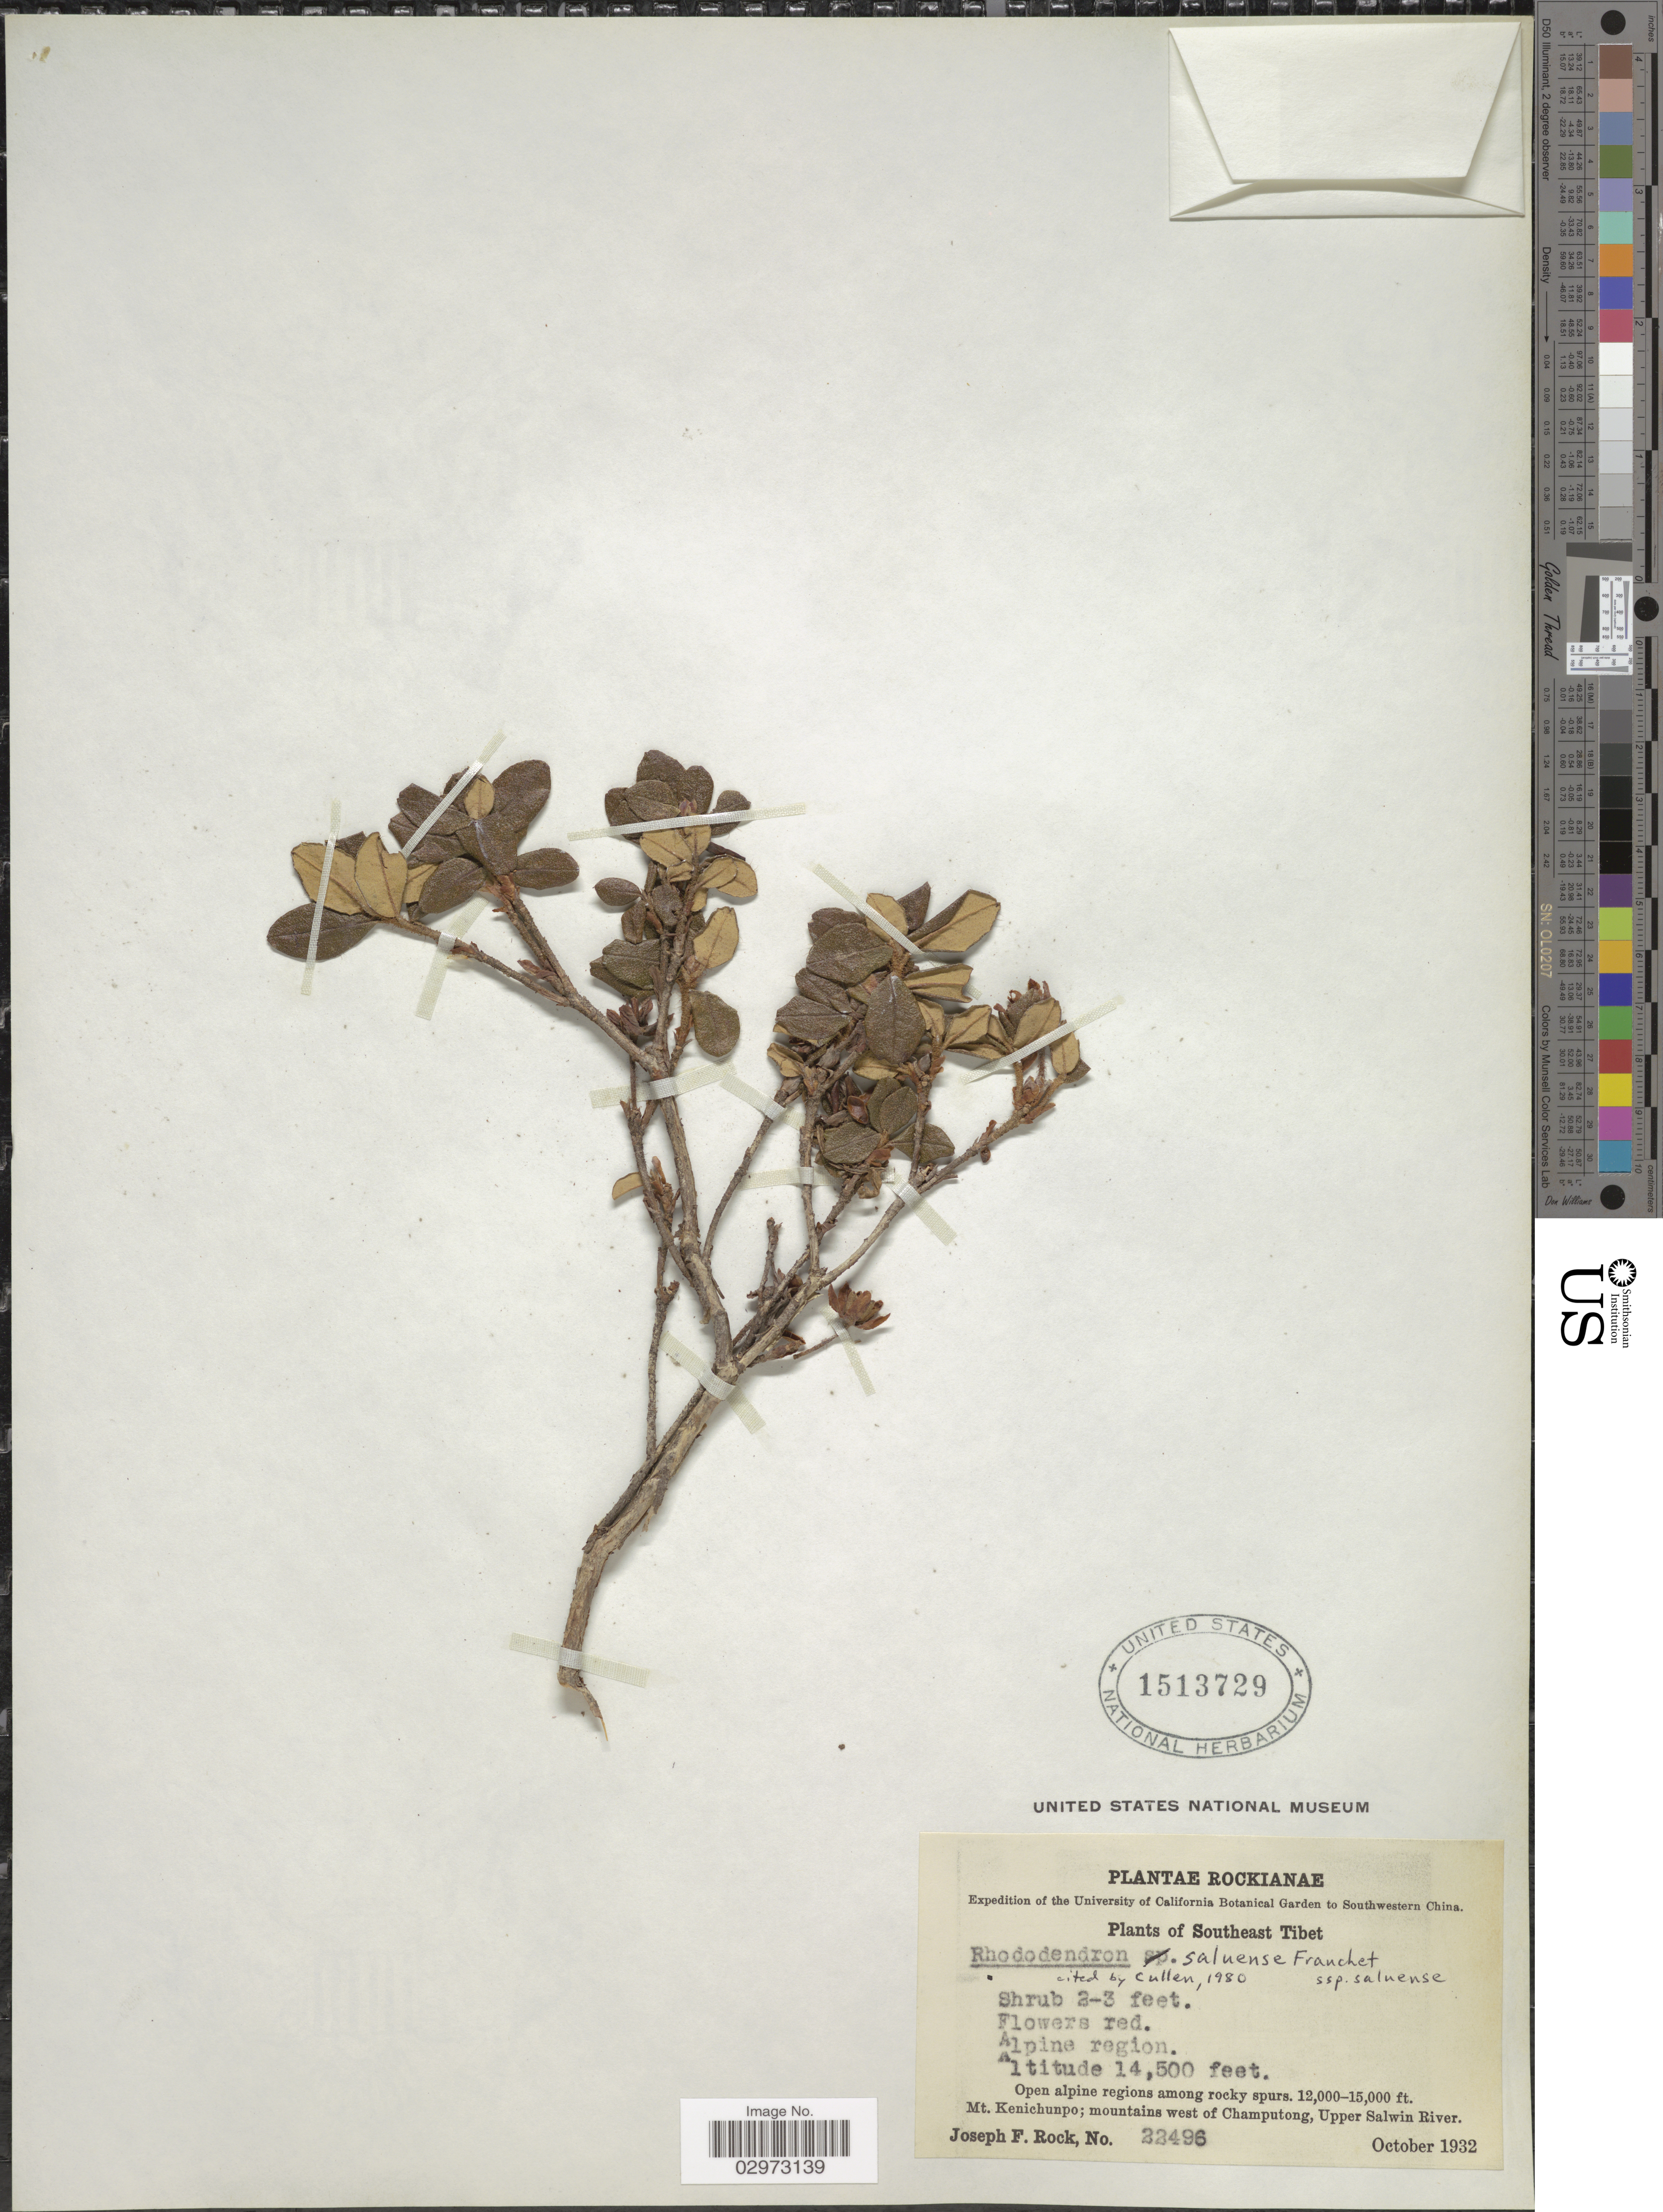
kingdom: Plantae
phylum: Tracheophyta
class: Magnoliopsida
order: Ericales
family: Ericaceae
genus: Rhododendron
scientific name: Rhododendron saluenense subsp. saluenense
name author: Franch.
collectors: J. F. Rock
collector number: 22496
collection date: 1932-10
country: China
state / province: Xizang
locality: Southwestern China. Southeast Tibet. Alpine region. Open alpine regions among rocky spurs. Mt. Kenichunpo; mountains west of Champutong, Upper Salwin River.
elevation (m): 3658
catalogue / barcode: US 1513729